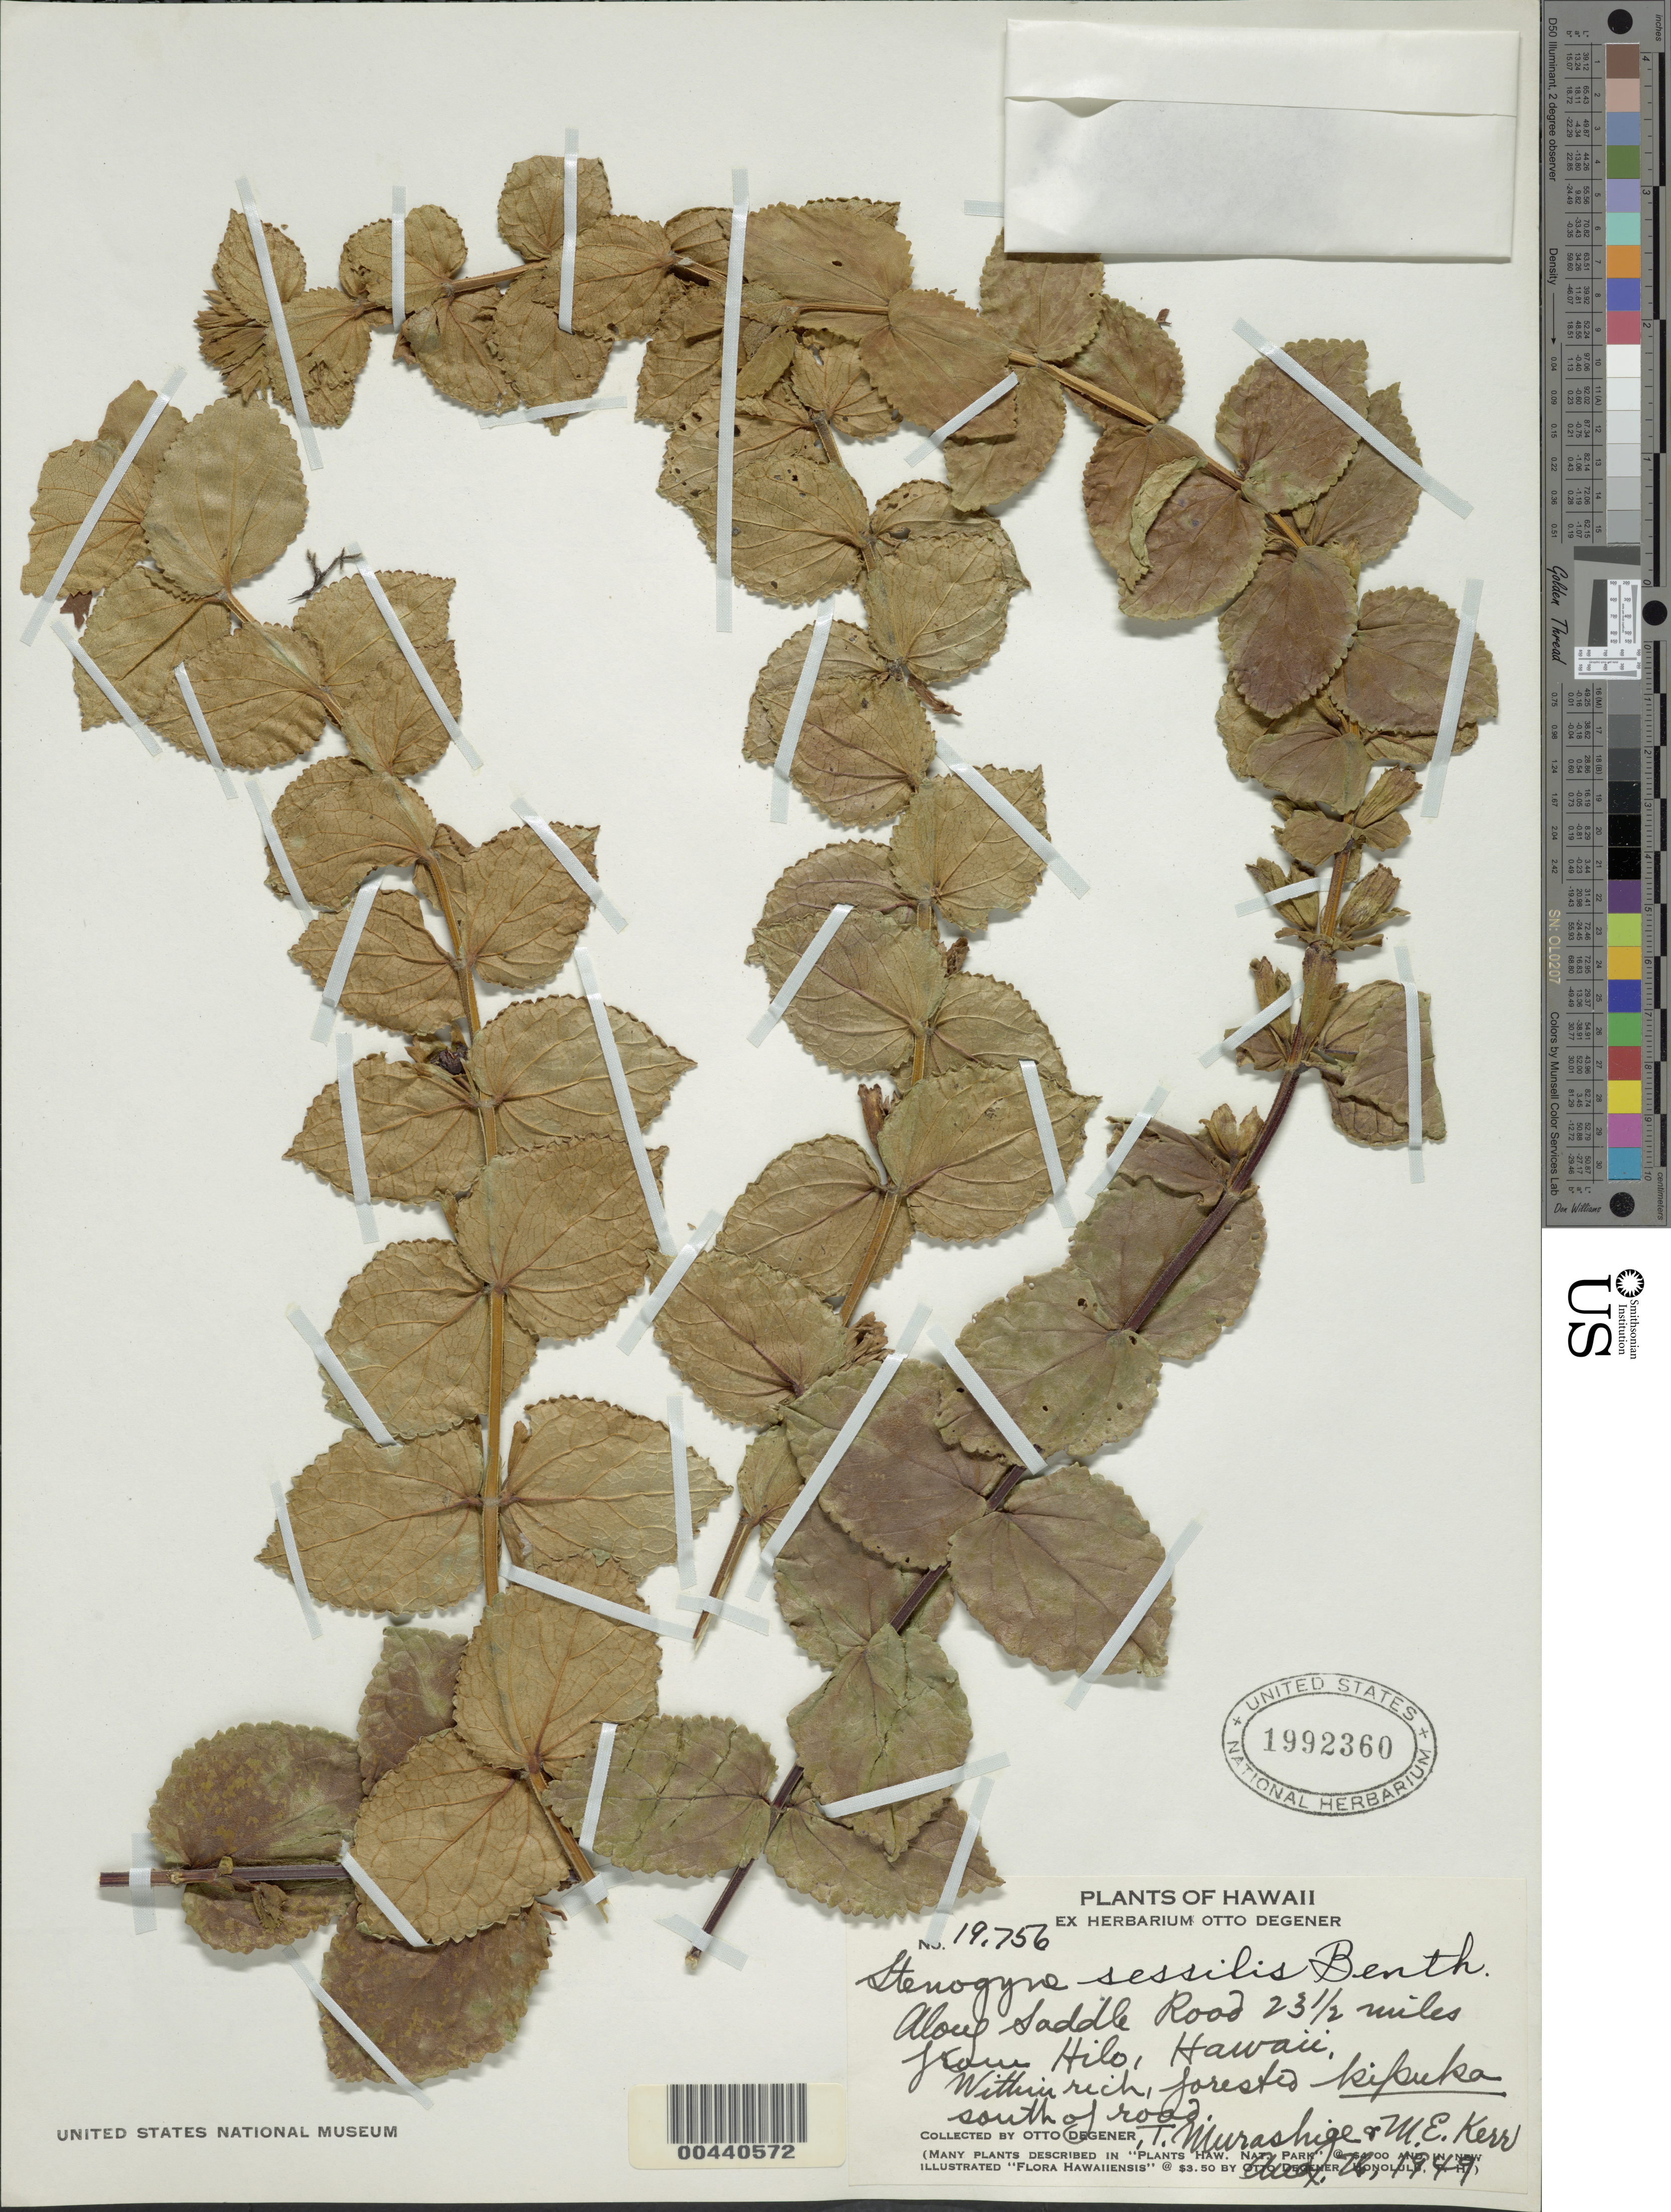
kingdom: Plantae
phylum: Tracheophyta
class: Magnoliopsida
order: Lamiales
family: Lamiaceae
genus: Stenogyne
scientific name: Stenogyne sessilis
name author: Benth.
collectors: O. Degener, T. Murashige & M. E. Kerr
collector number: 19756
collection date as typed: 26 Aug 1949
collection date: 1949-08-26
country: United States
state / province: Hawaii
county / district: Hawaii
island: Hawaii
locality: Along Saddle Road 23.5 miles from Hilo, south of road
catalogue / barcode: US 1992360